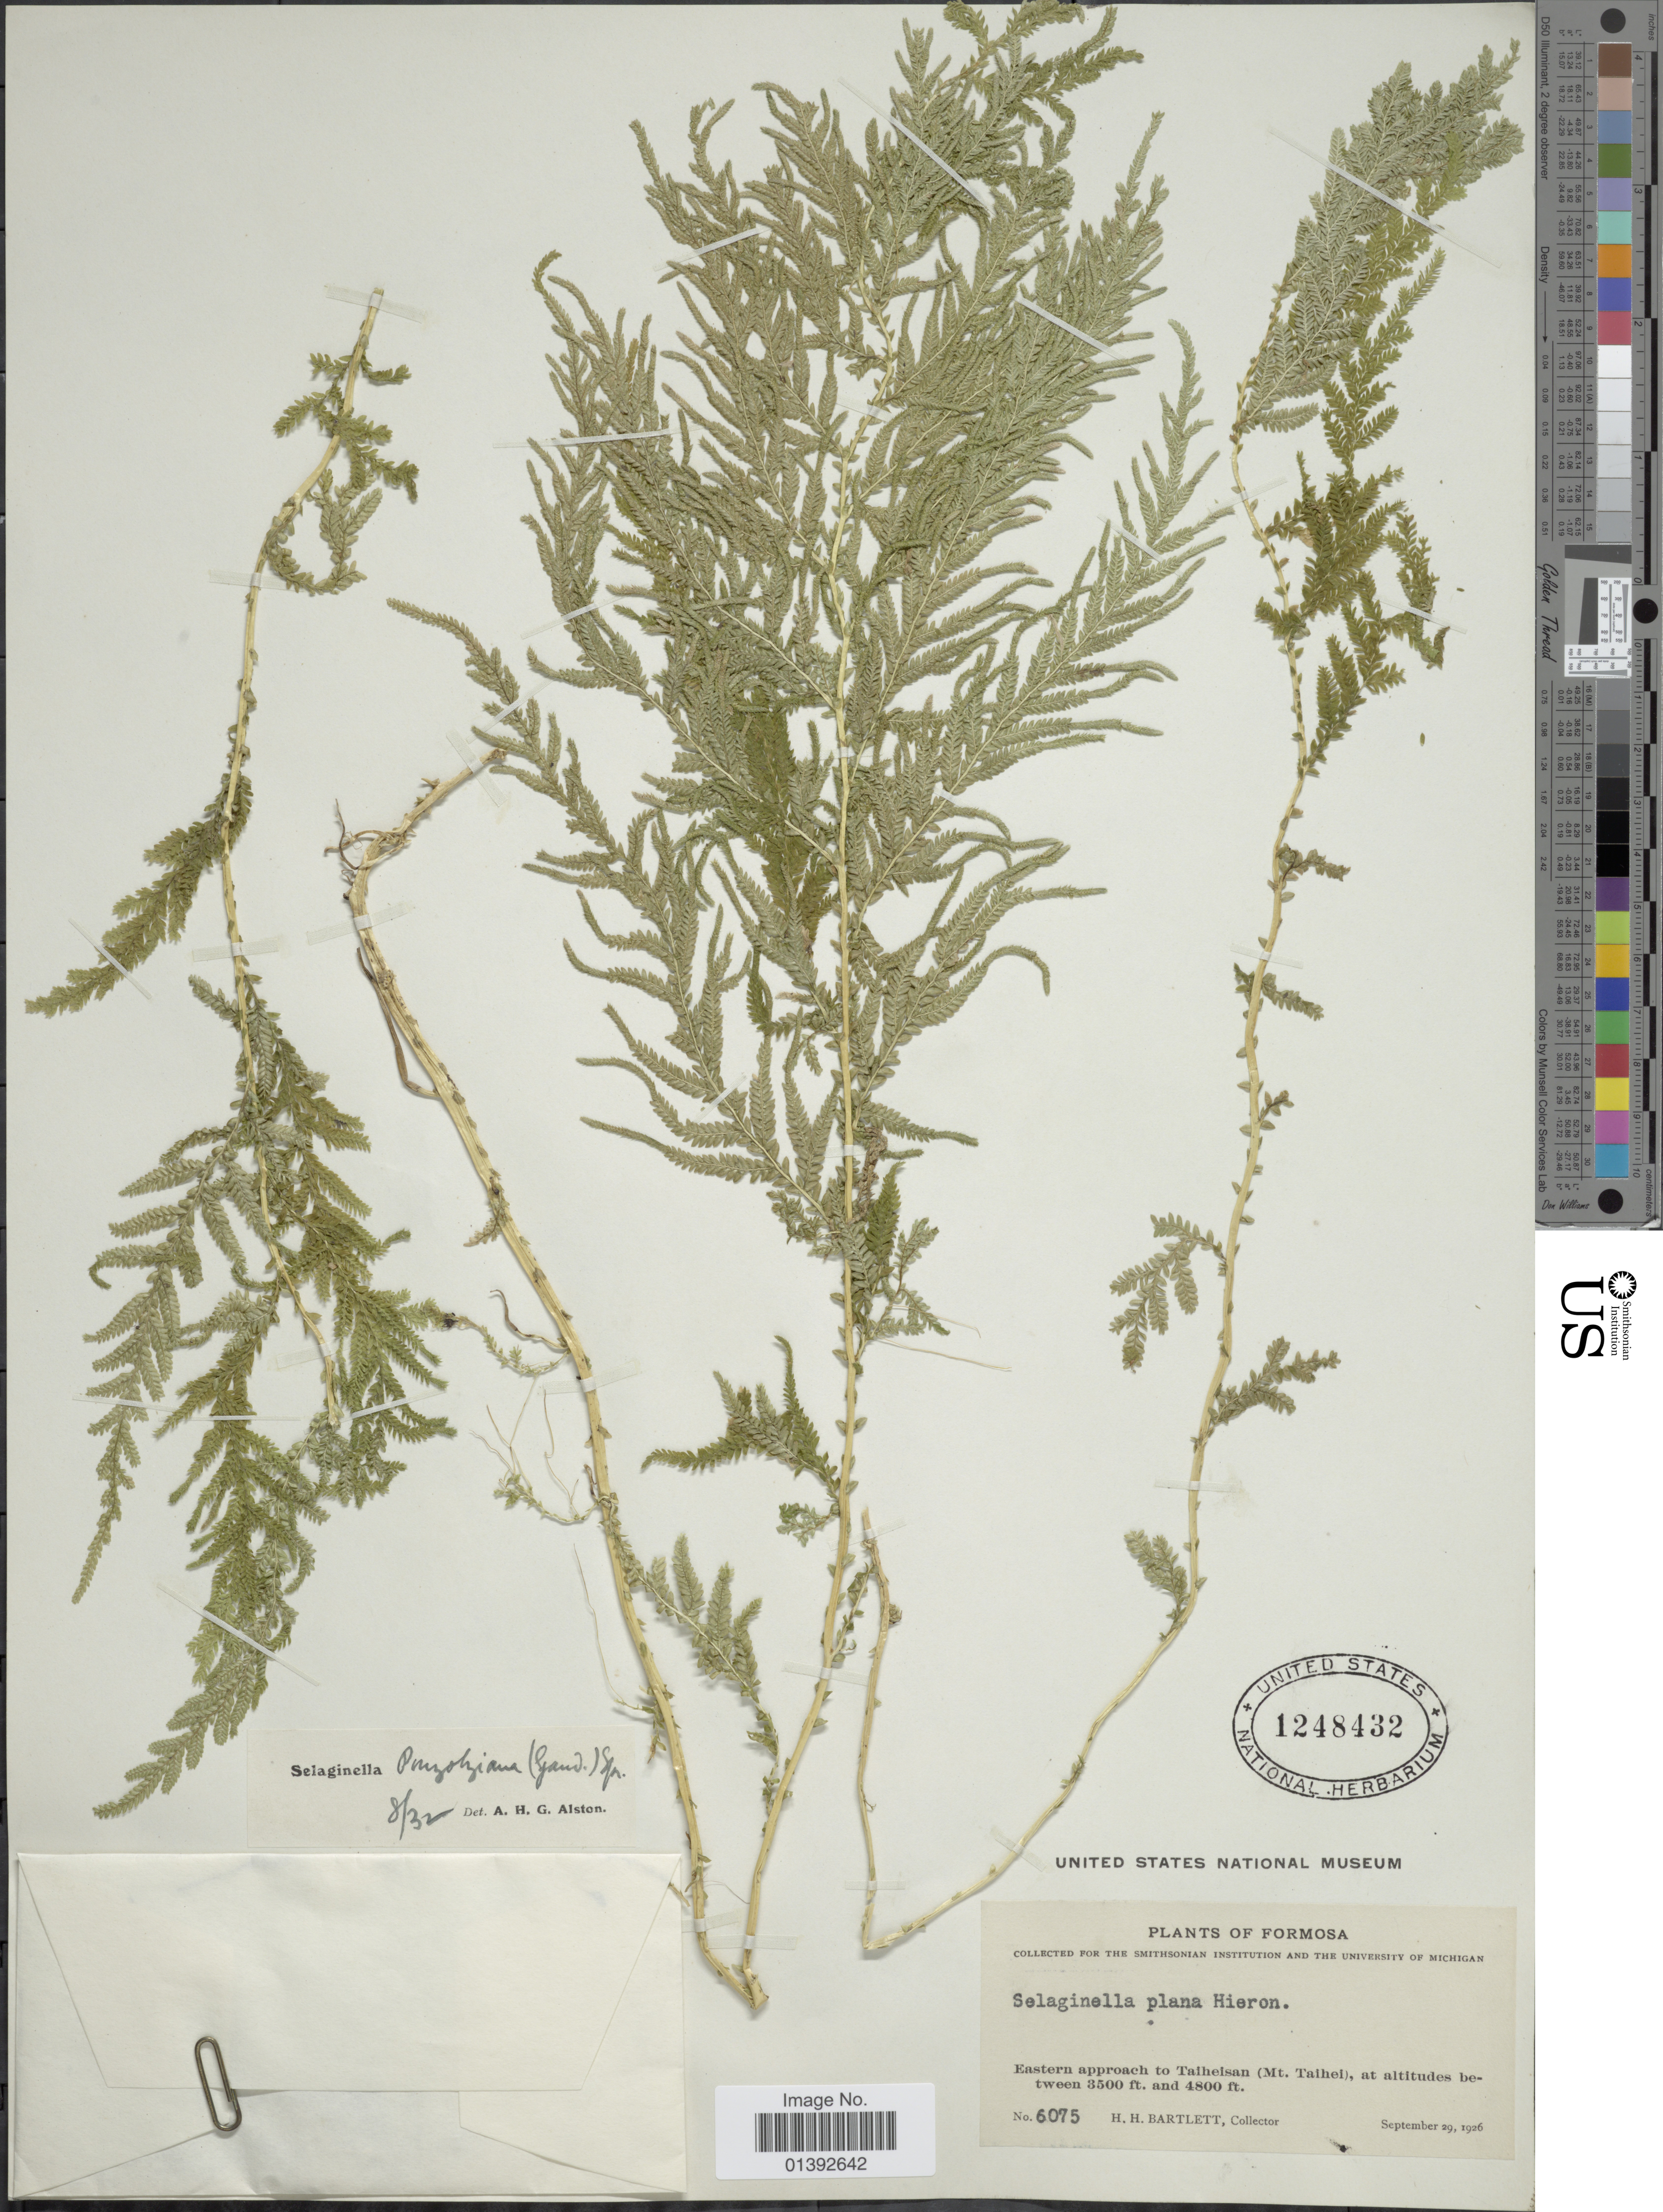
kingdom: Plantae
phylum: Tracheophyta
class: Lycopodiopsida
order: Selaginellales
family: Selaginellaceae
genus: Selaginella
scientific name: Selaginella delicatula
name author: (Desv.) Alston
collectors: H. H. Bartlett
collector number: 6075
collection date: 1926-09-29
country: Taiwan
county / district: Yilan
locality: Formosa, Eastern approach to Taiheisan (Mt. Taihei)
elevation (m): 1067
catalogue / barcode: US 1248432